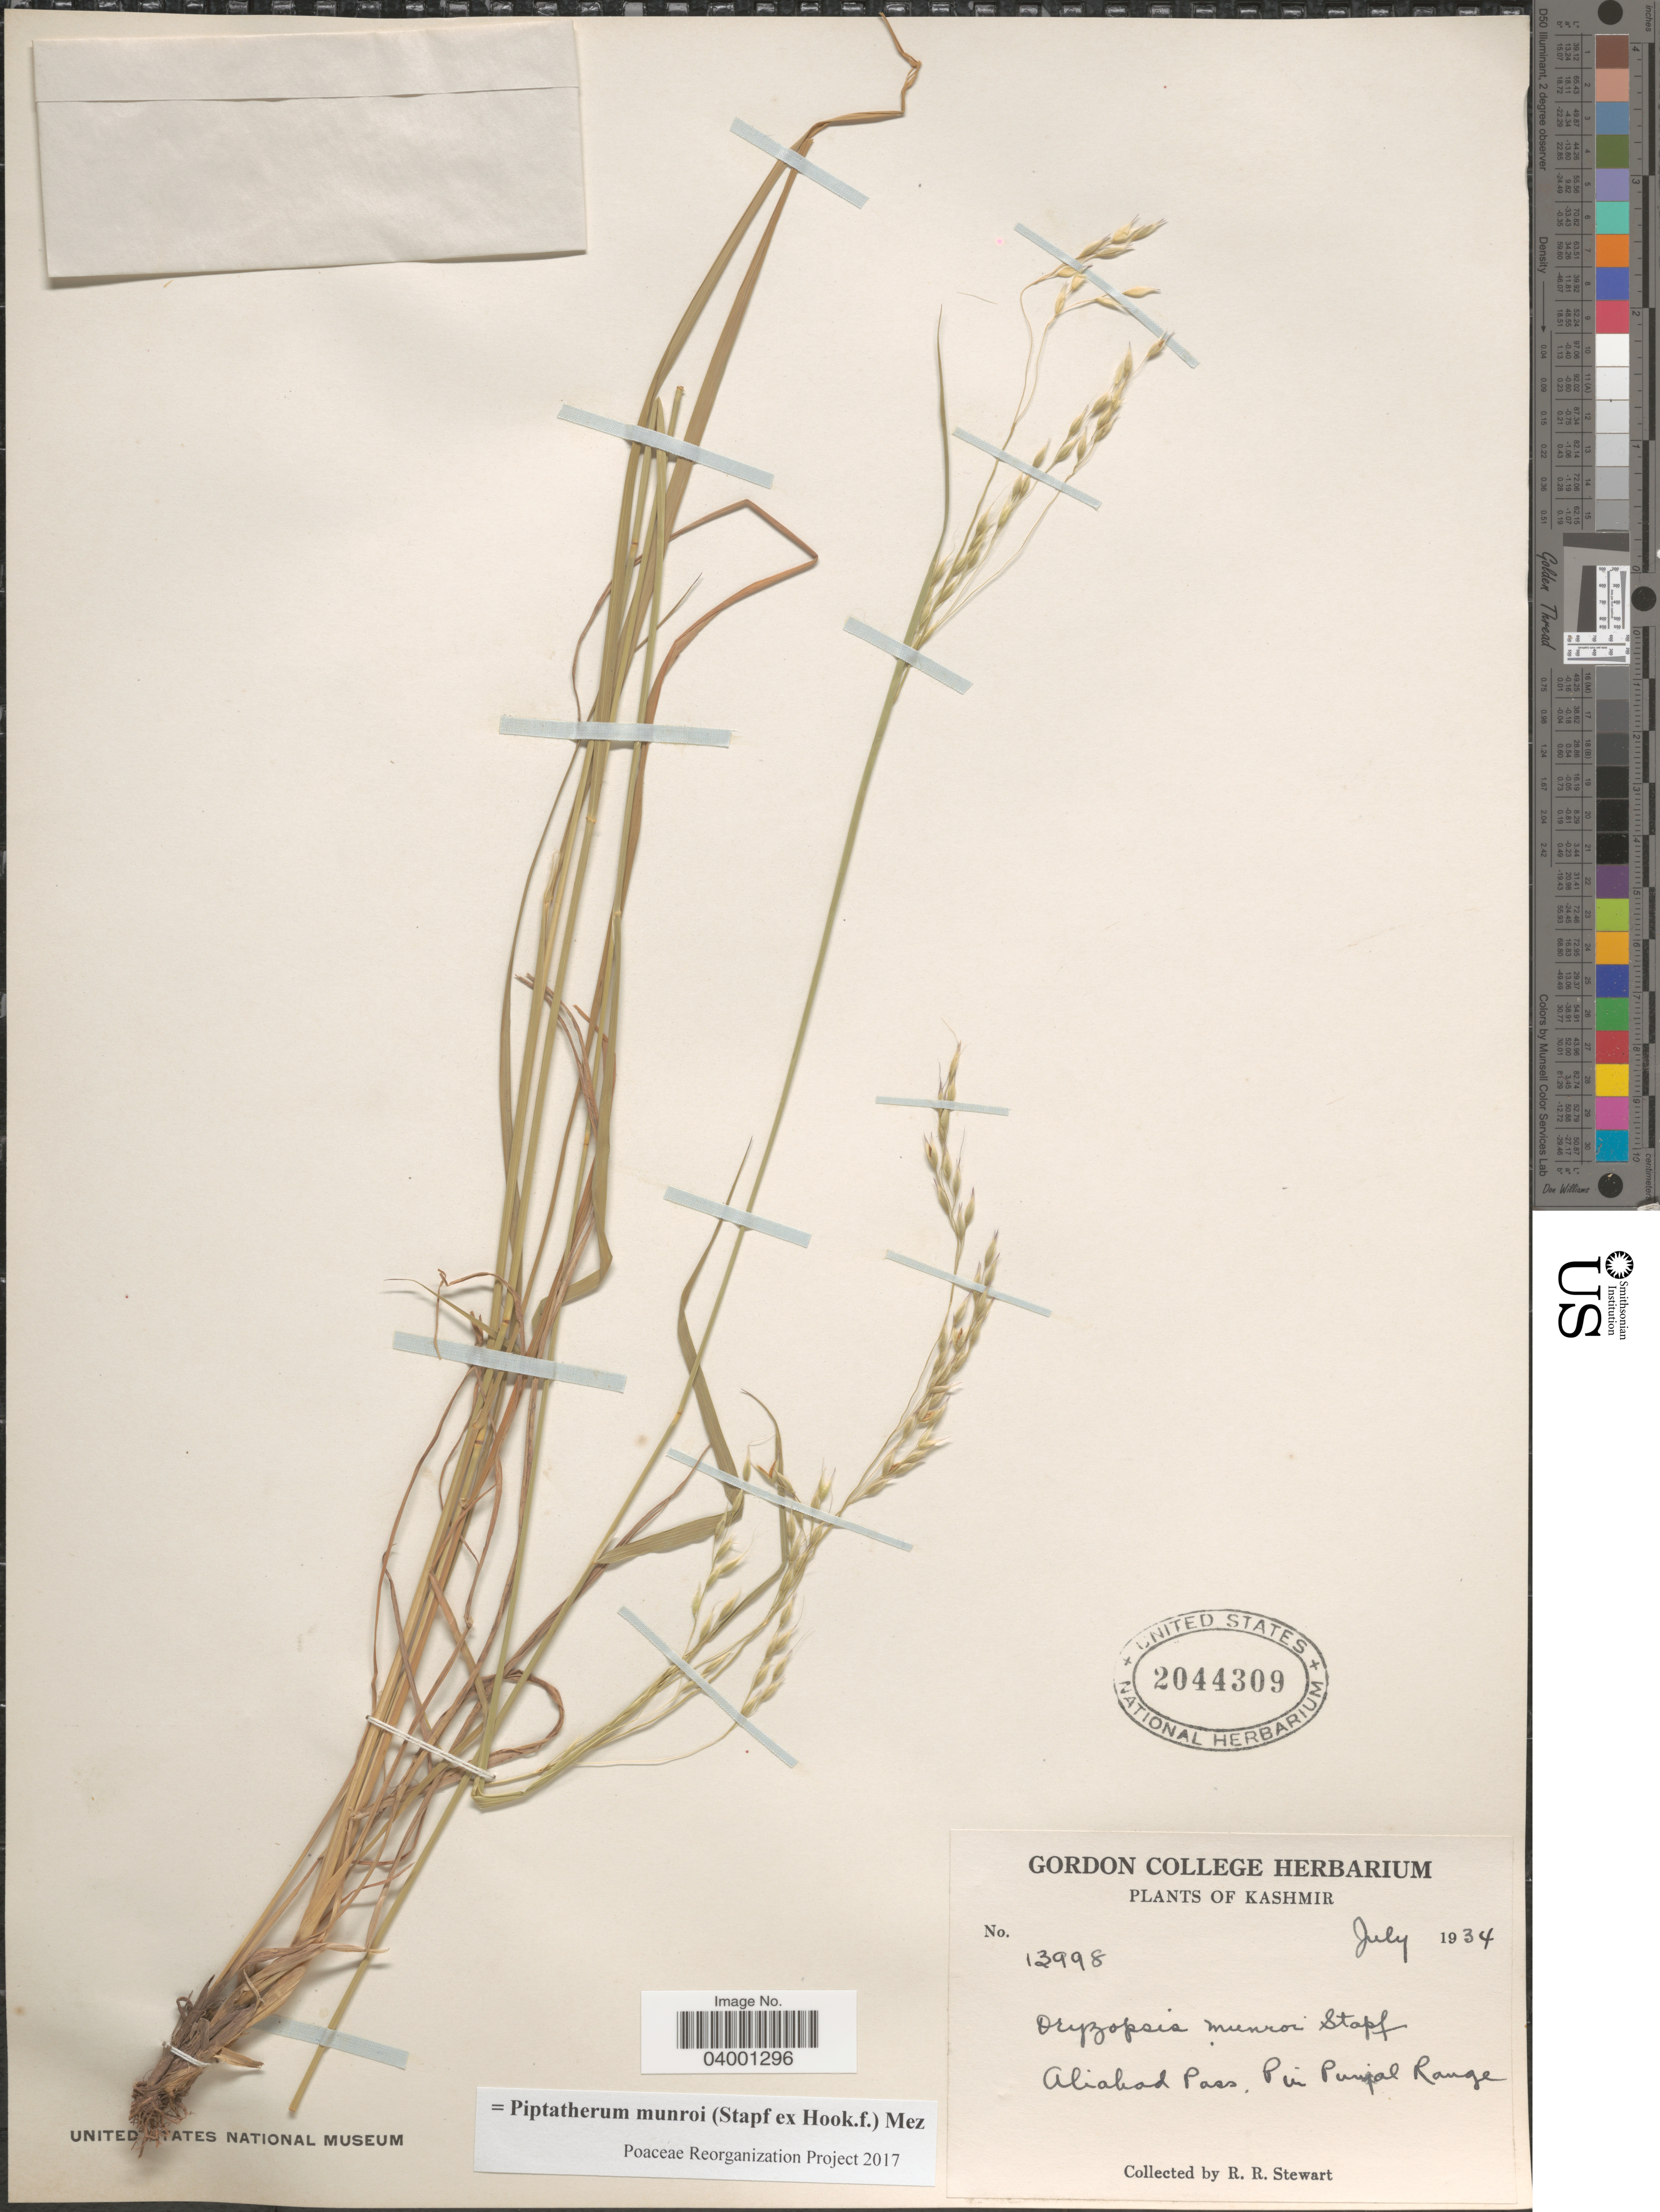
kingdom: Plantae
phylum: Tracheophyta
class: Liliopsida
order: Poales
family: Poaceae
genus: Piptatherum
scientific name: Piptatherum munroi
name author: (Stapf) Mez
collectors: R. Stewart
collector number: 13998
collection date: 1934-07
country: India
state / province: Jammu and Kashmir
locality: Kashmir. Aliahad Pass, Pin Punjal Range.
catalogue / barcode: US 2044309